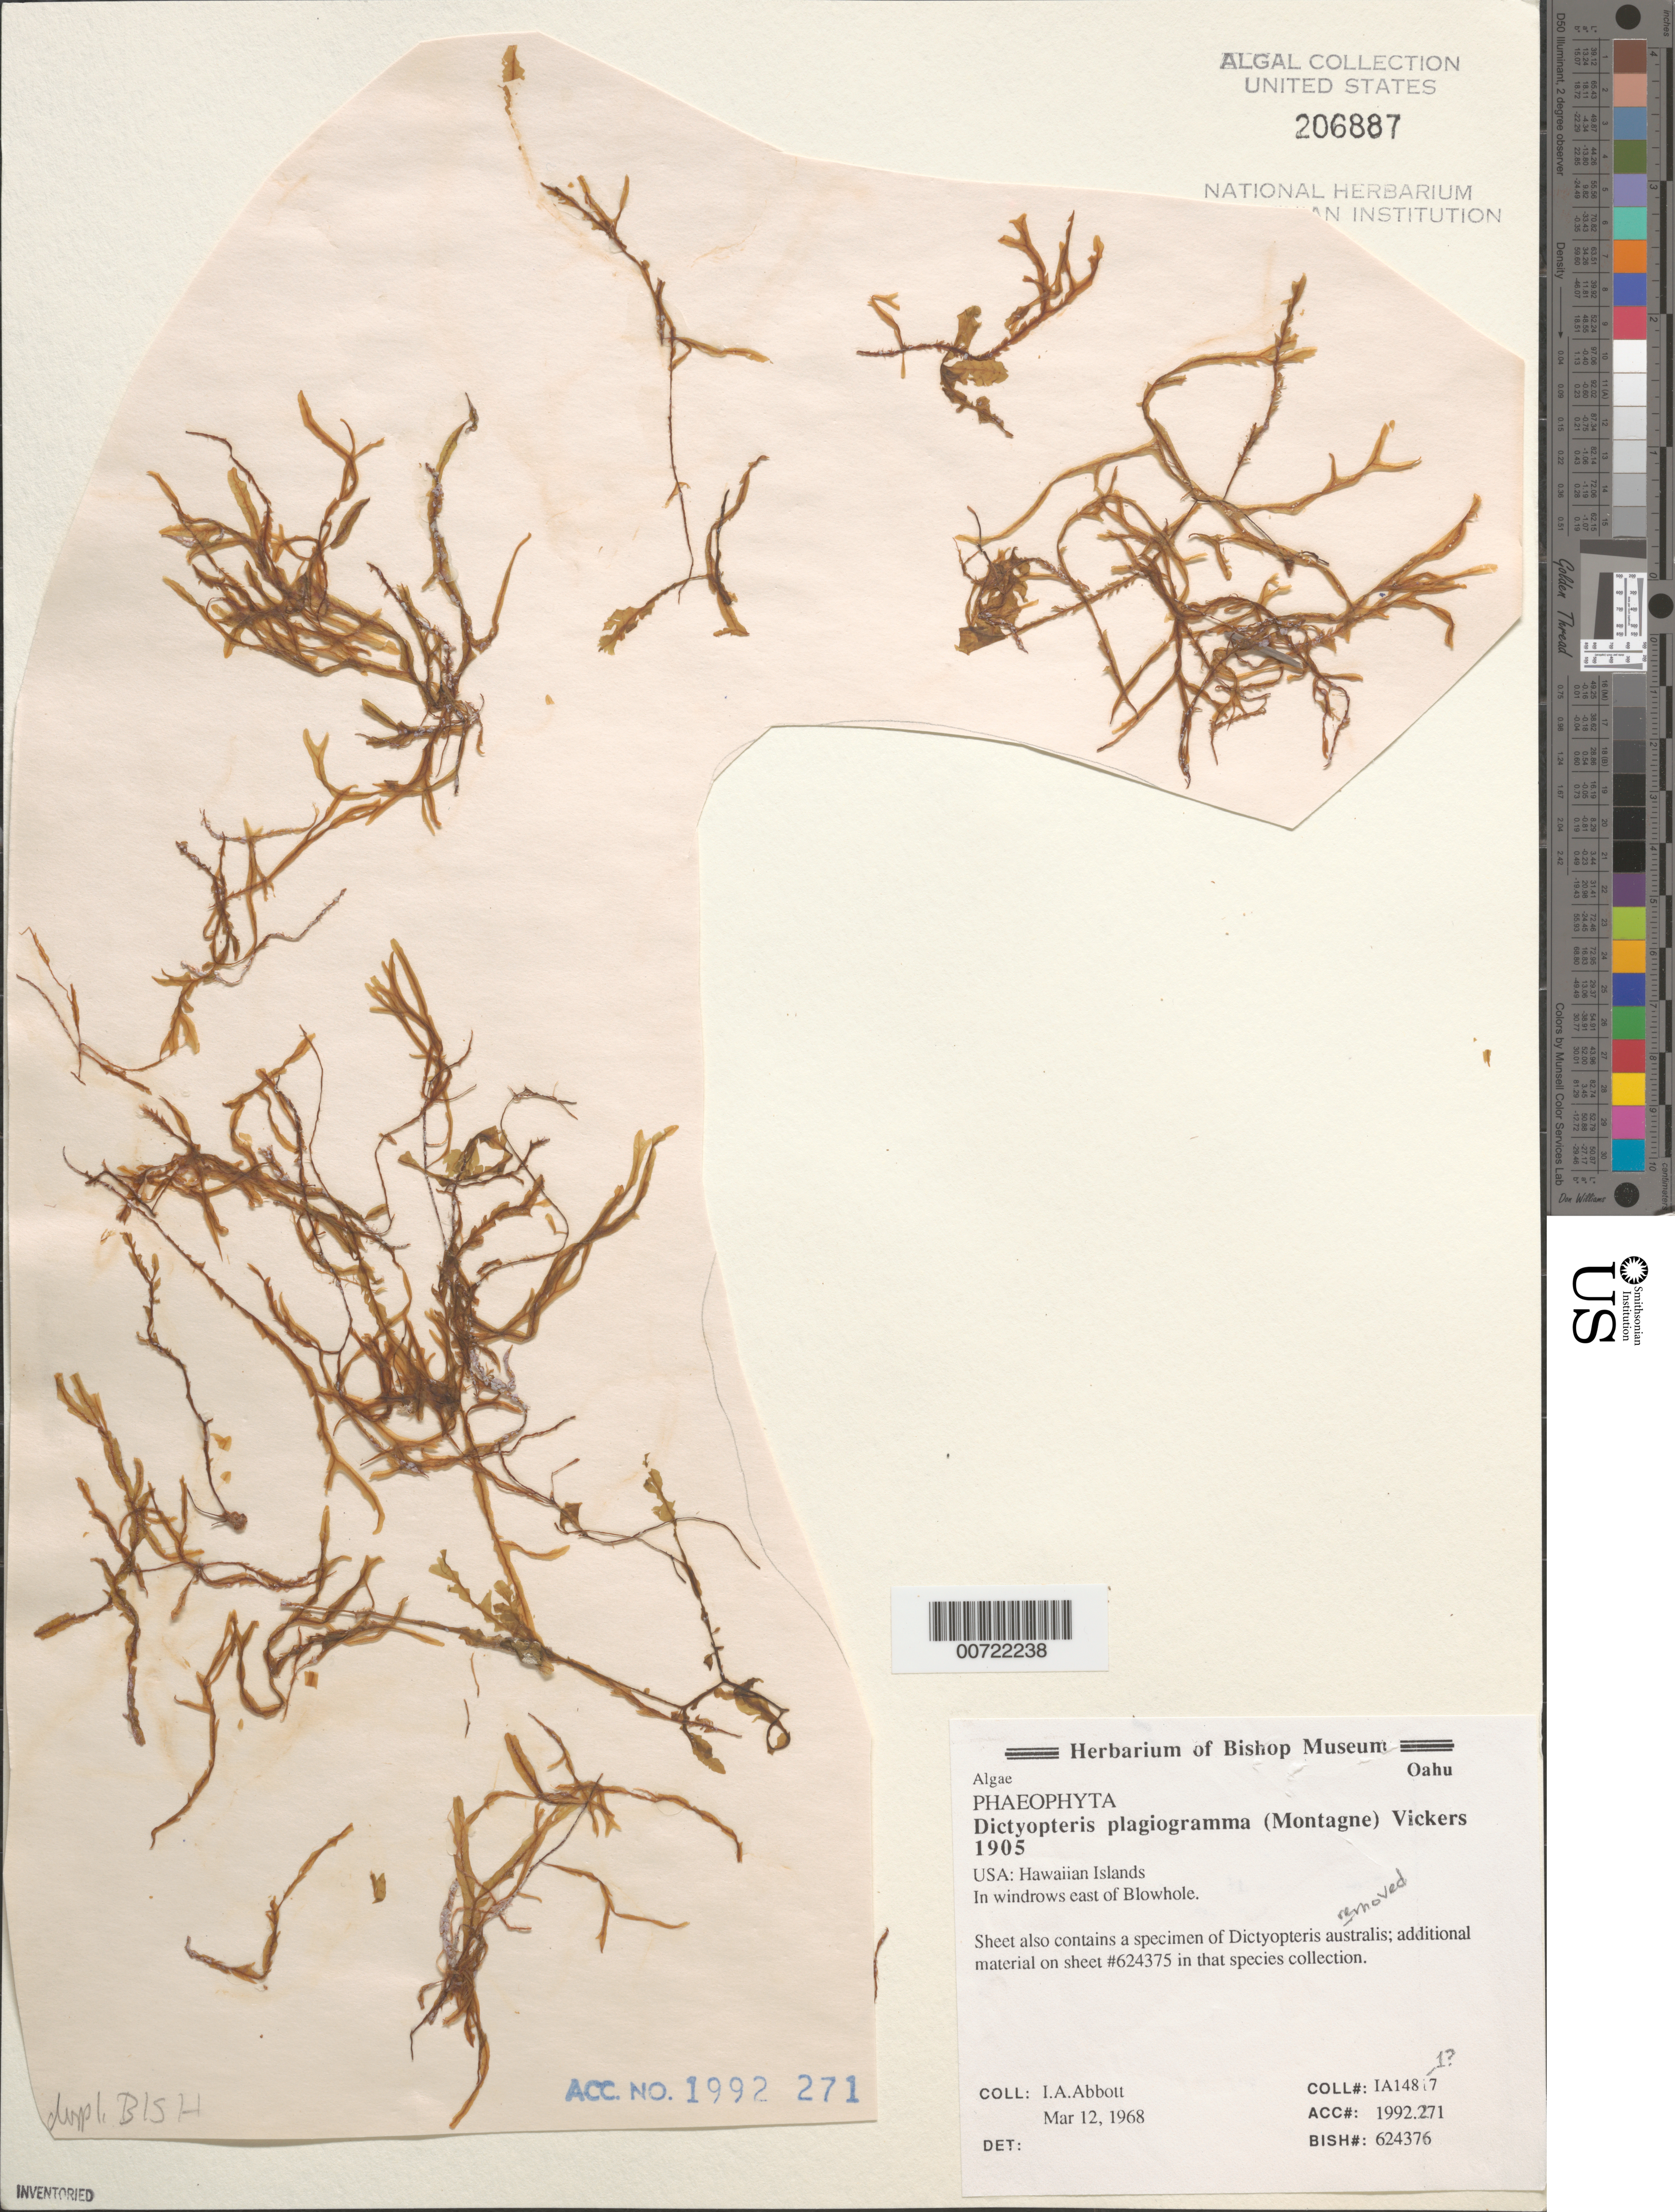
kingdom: Chromista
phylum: Ochrophyta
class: Phaeophyceae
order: Dictyotales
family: Dictyotaceae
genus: Dictyopteris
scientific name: Dictyopteris plagiogramma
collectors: I. A. Abbott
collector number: IAA 14817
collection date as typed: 12 Mar 1968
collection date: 1968-03-12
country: United States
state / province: Hawaii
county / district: Honolulu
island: Oahu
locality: East of Blowhole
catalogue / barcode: US 206887